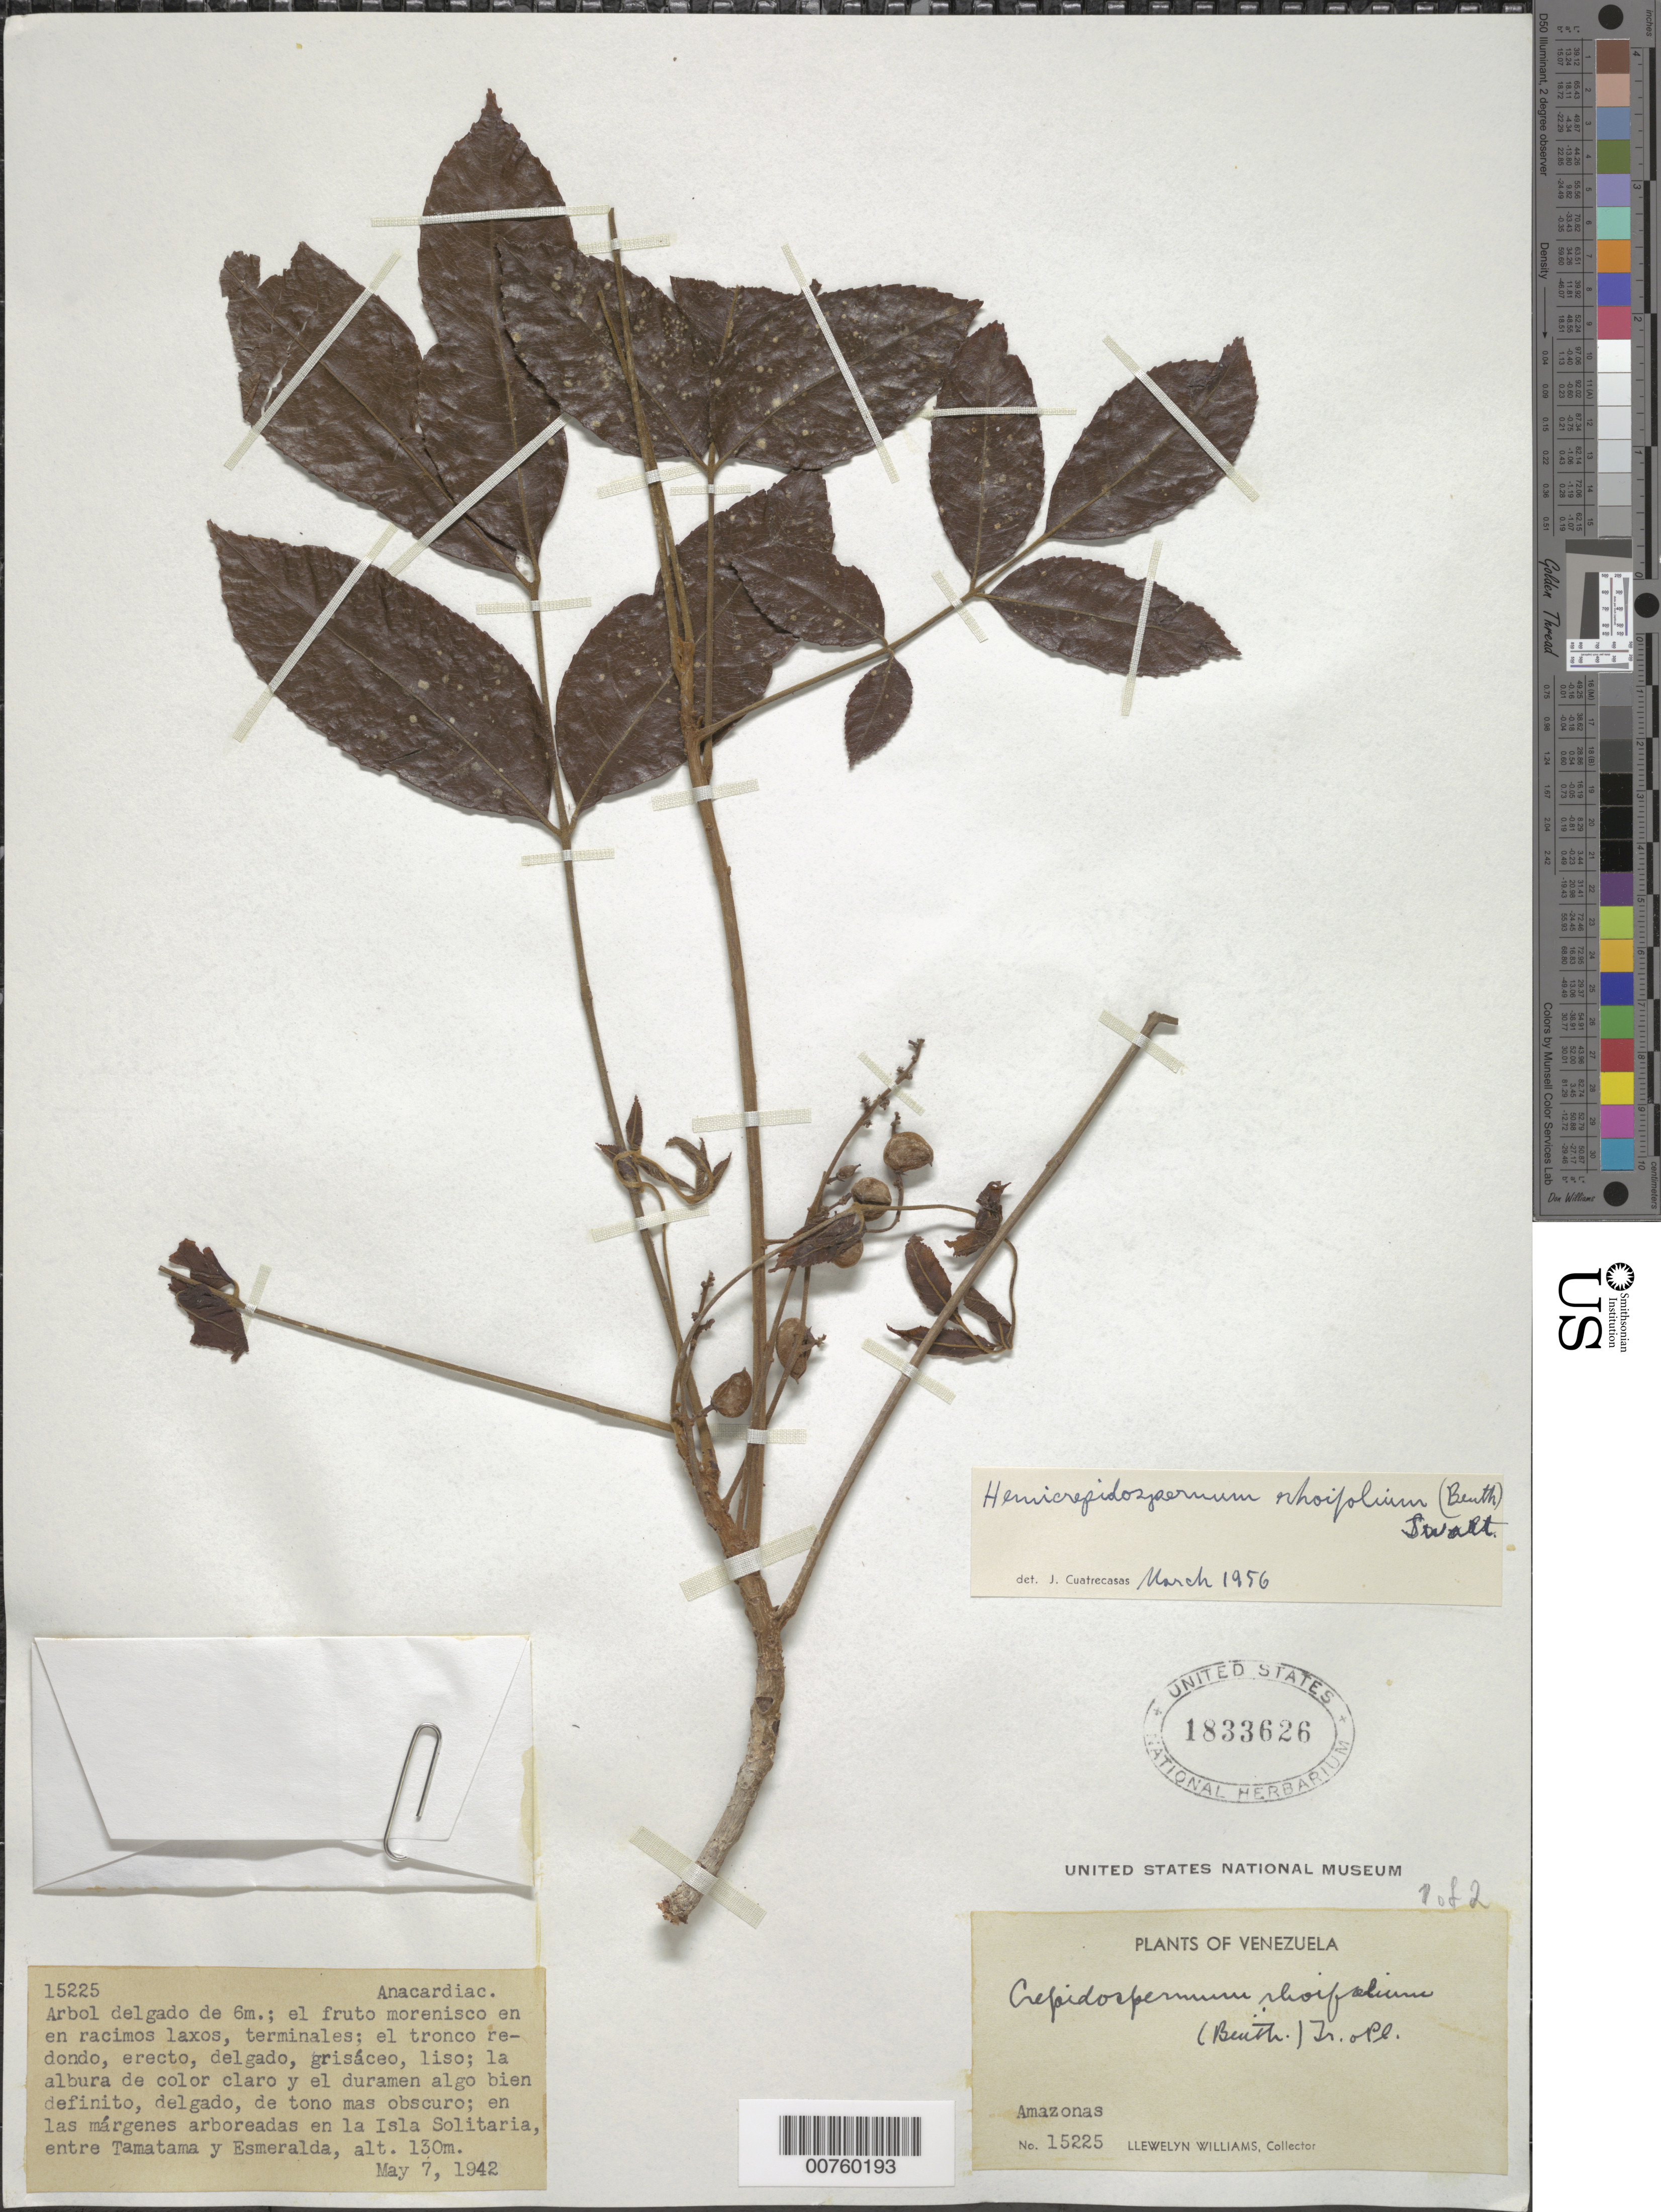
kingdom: Plantae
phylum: Tracheophyta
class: Magnoliopsida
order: Sapindales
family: Burseraceae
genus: Protium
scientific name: Protium rhoifolium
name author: (Benth.) Byng & Christenh.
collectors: Ll. Williams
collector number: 15225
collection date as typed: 7-May-42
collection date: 1942-05-07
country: Venezuela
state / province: Amazonas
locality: Isla Solitaria, entre Tamatama y Esmeralda, Alto Orinoco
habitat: Margenes arboreadas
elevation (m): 130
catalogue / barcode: US 1833626